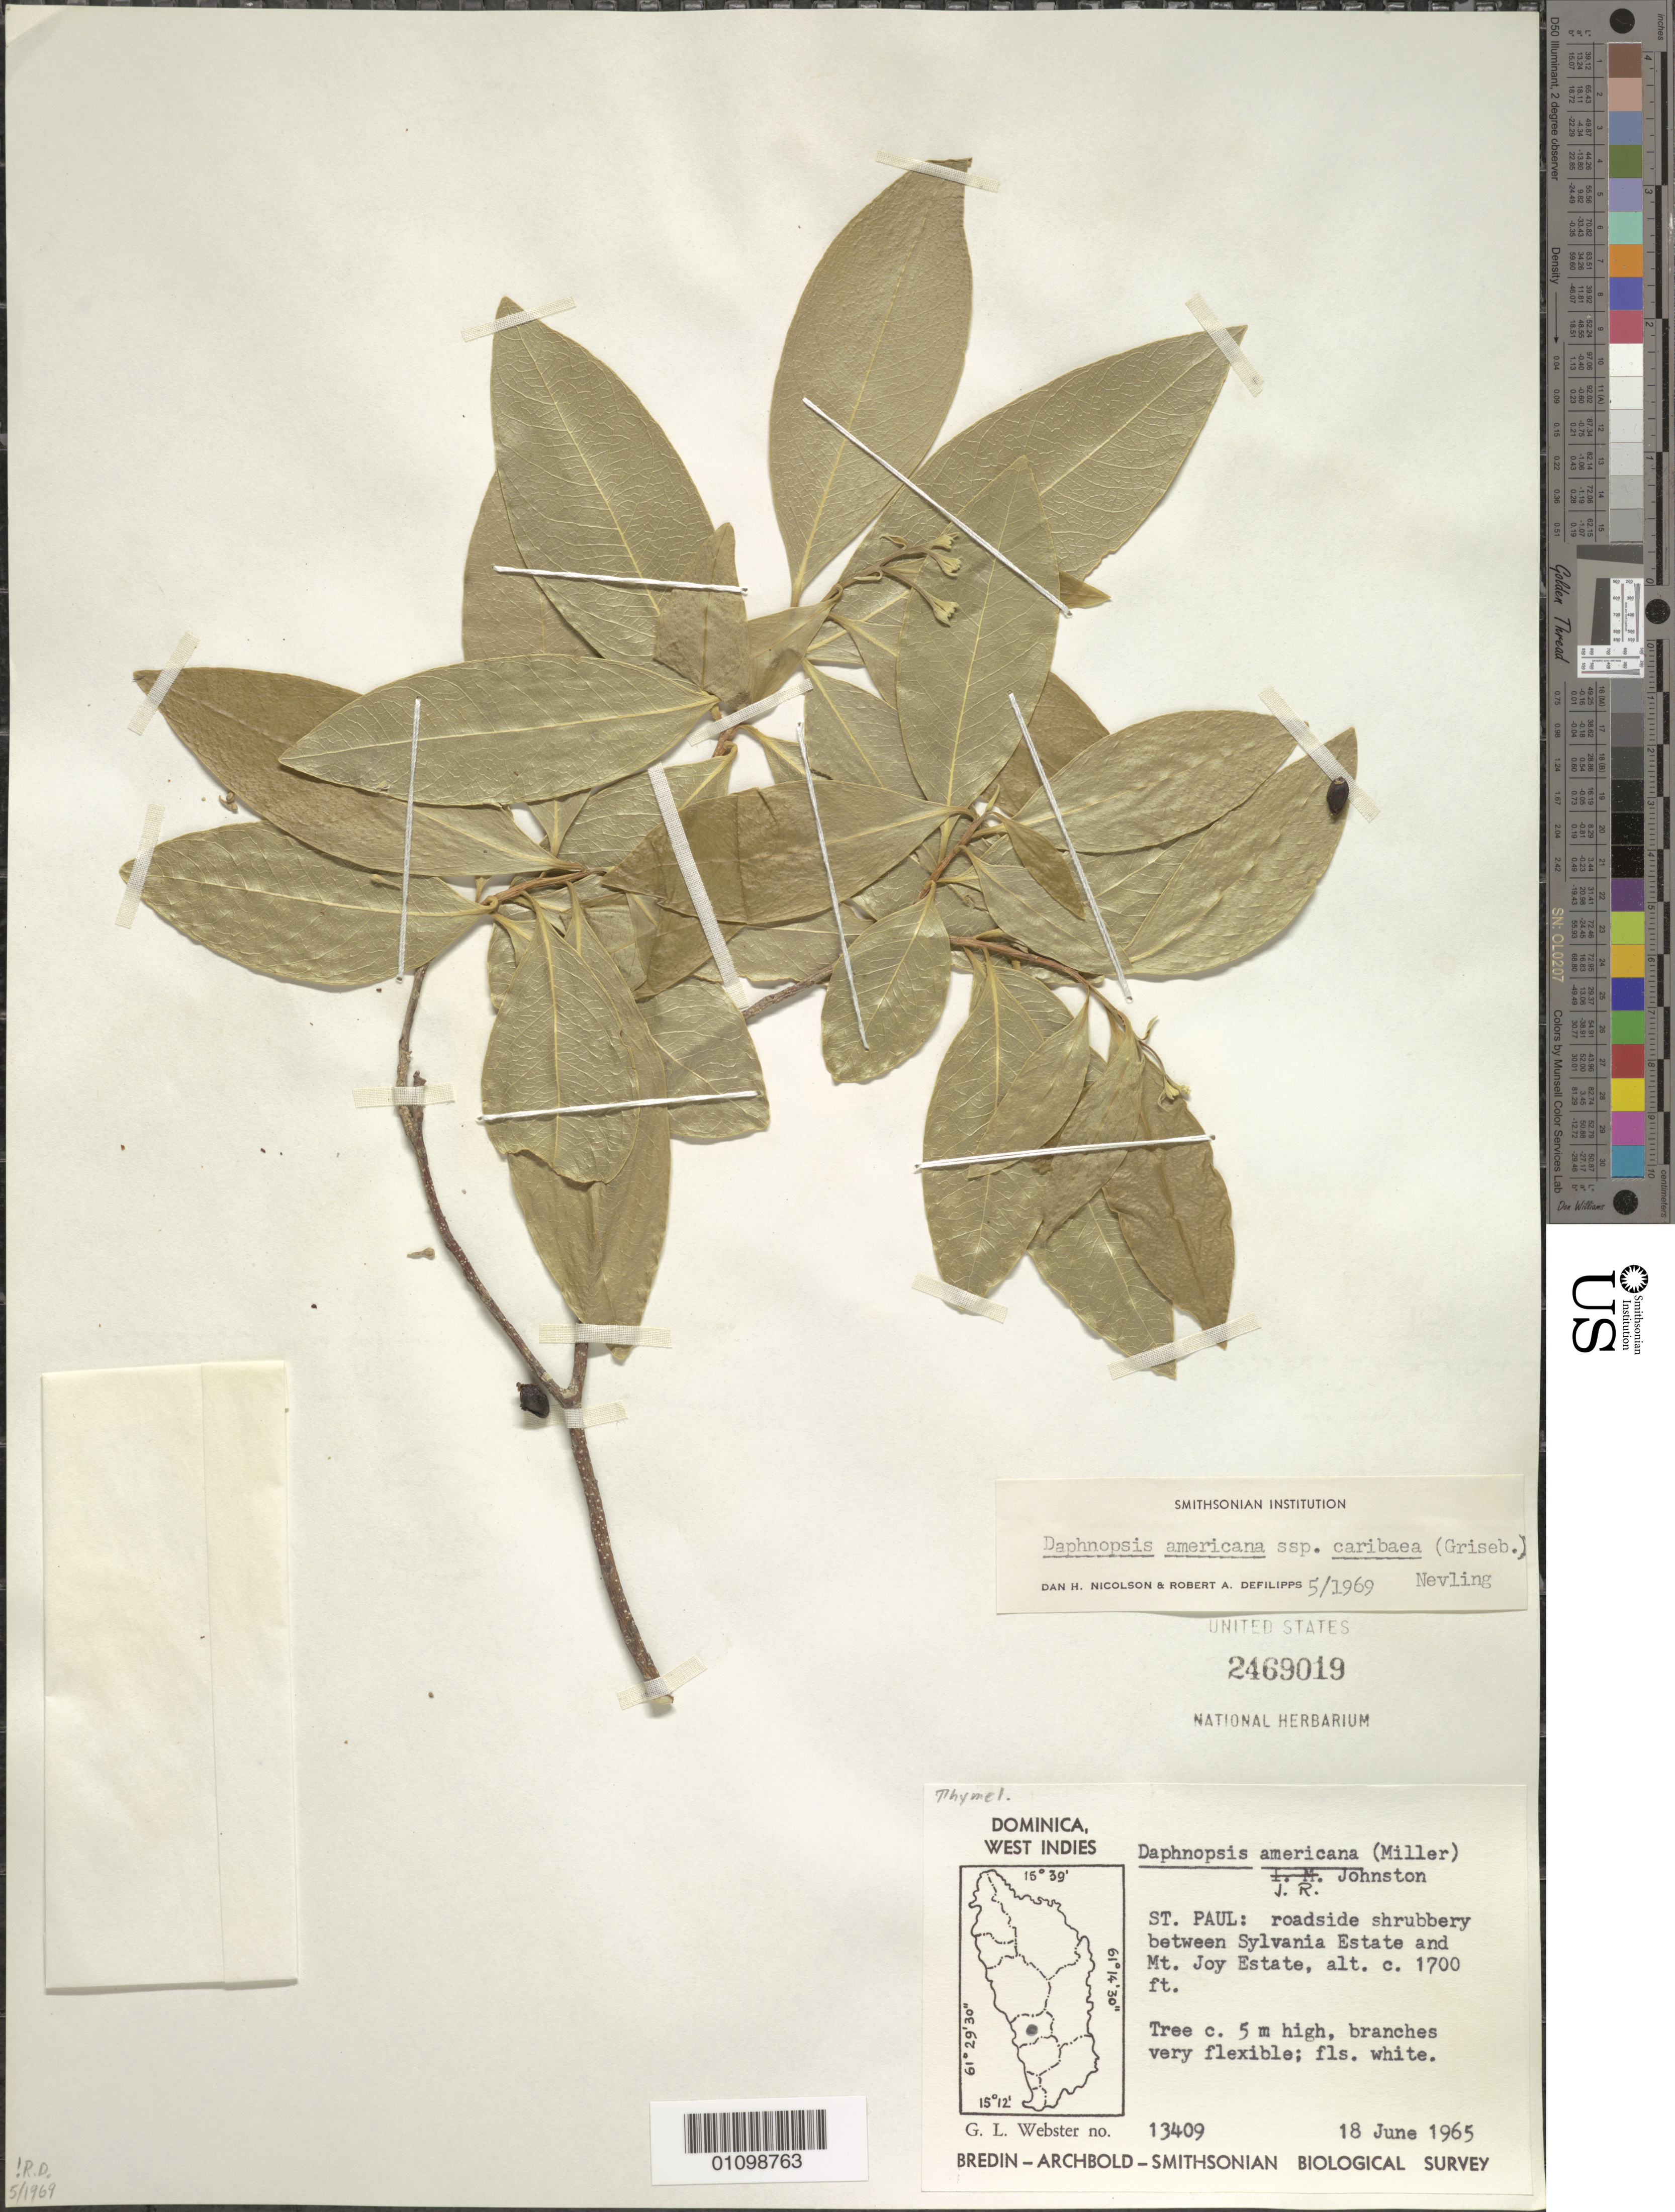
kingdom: Plantae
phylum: Tracheophyta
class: Magnoliopsida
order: Malvales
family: Thymelaeaceae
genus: Daphnopsis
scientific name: Daphnopsis americana subsp. caribaea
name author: (Griseb.) Nevling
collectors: G. L. Webster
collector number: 13409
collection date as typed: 18 Jun 1965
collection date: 1965-06-18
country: Dominica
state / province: St. Paul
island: Dominica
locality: Roadside shrubbery between Sylvania Estate and Mt. Joy Estate.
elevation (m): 518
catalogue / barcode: US 2469019